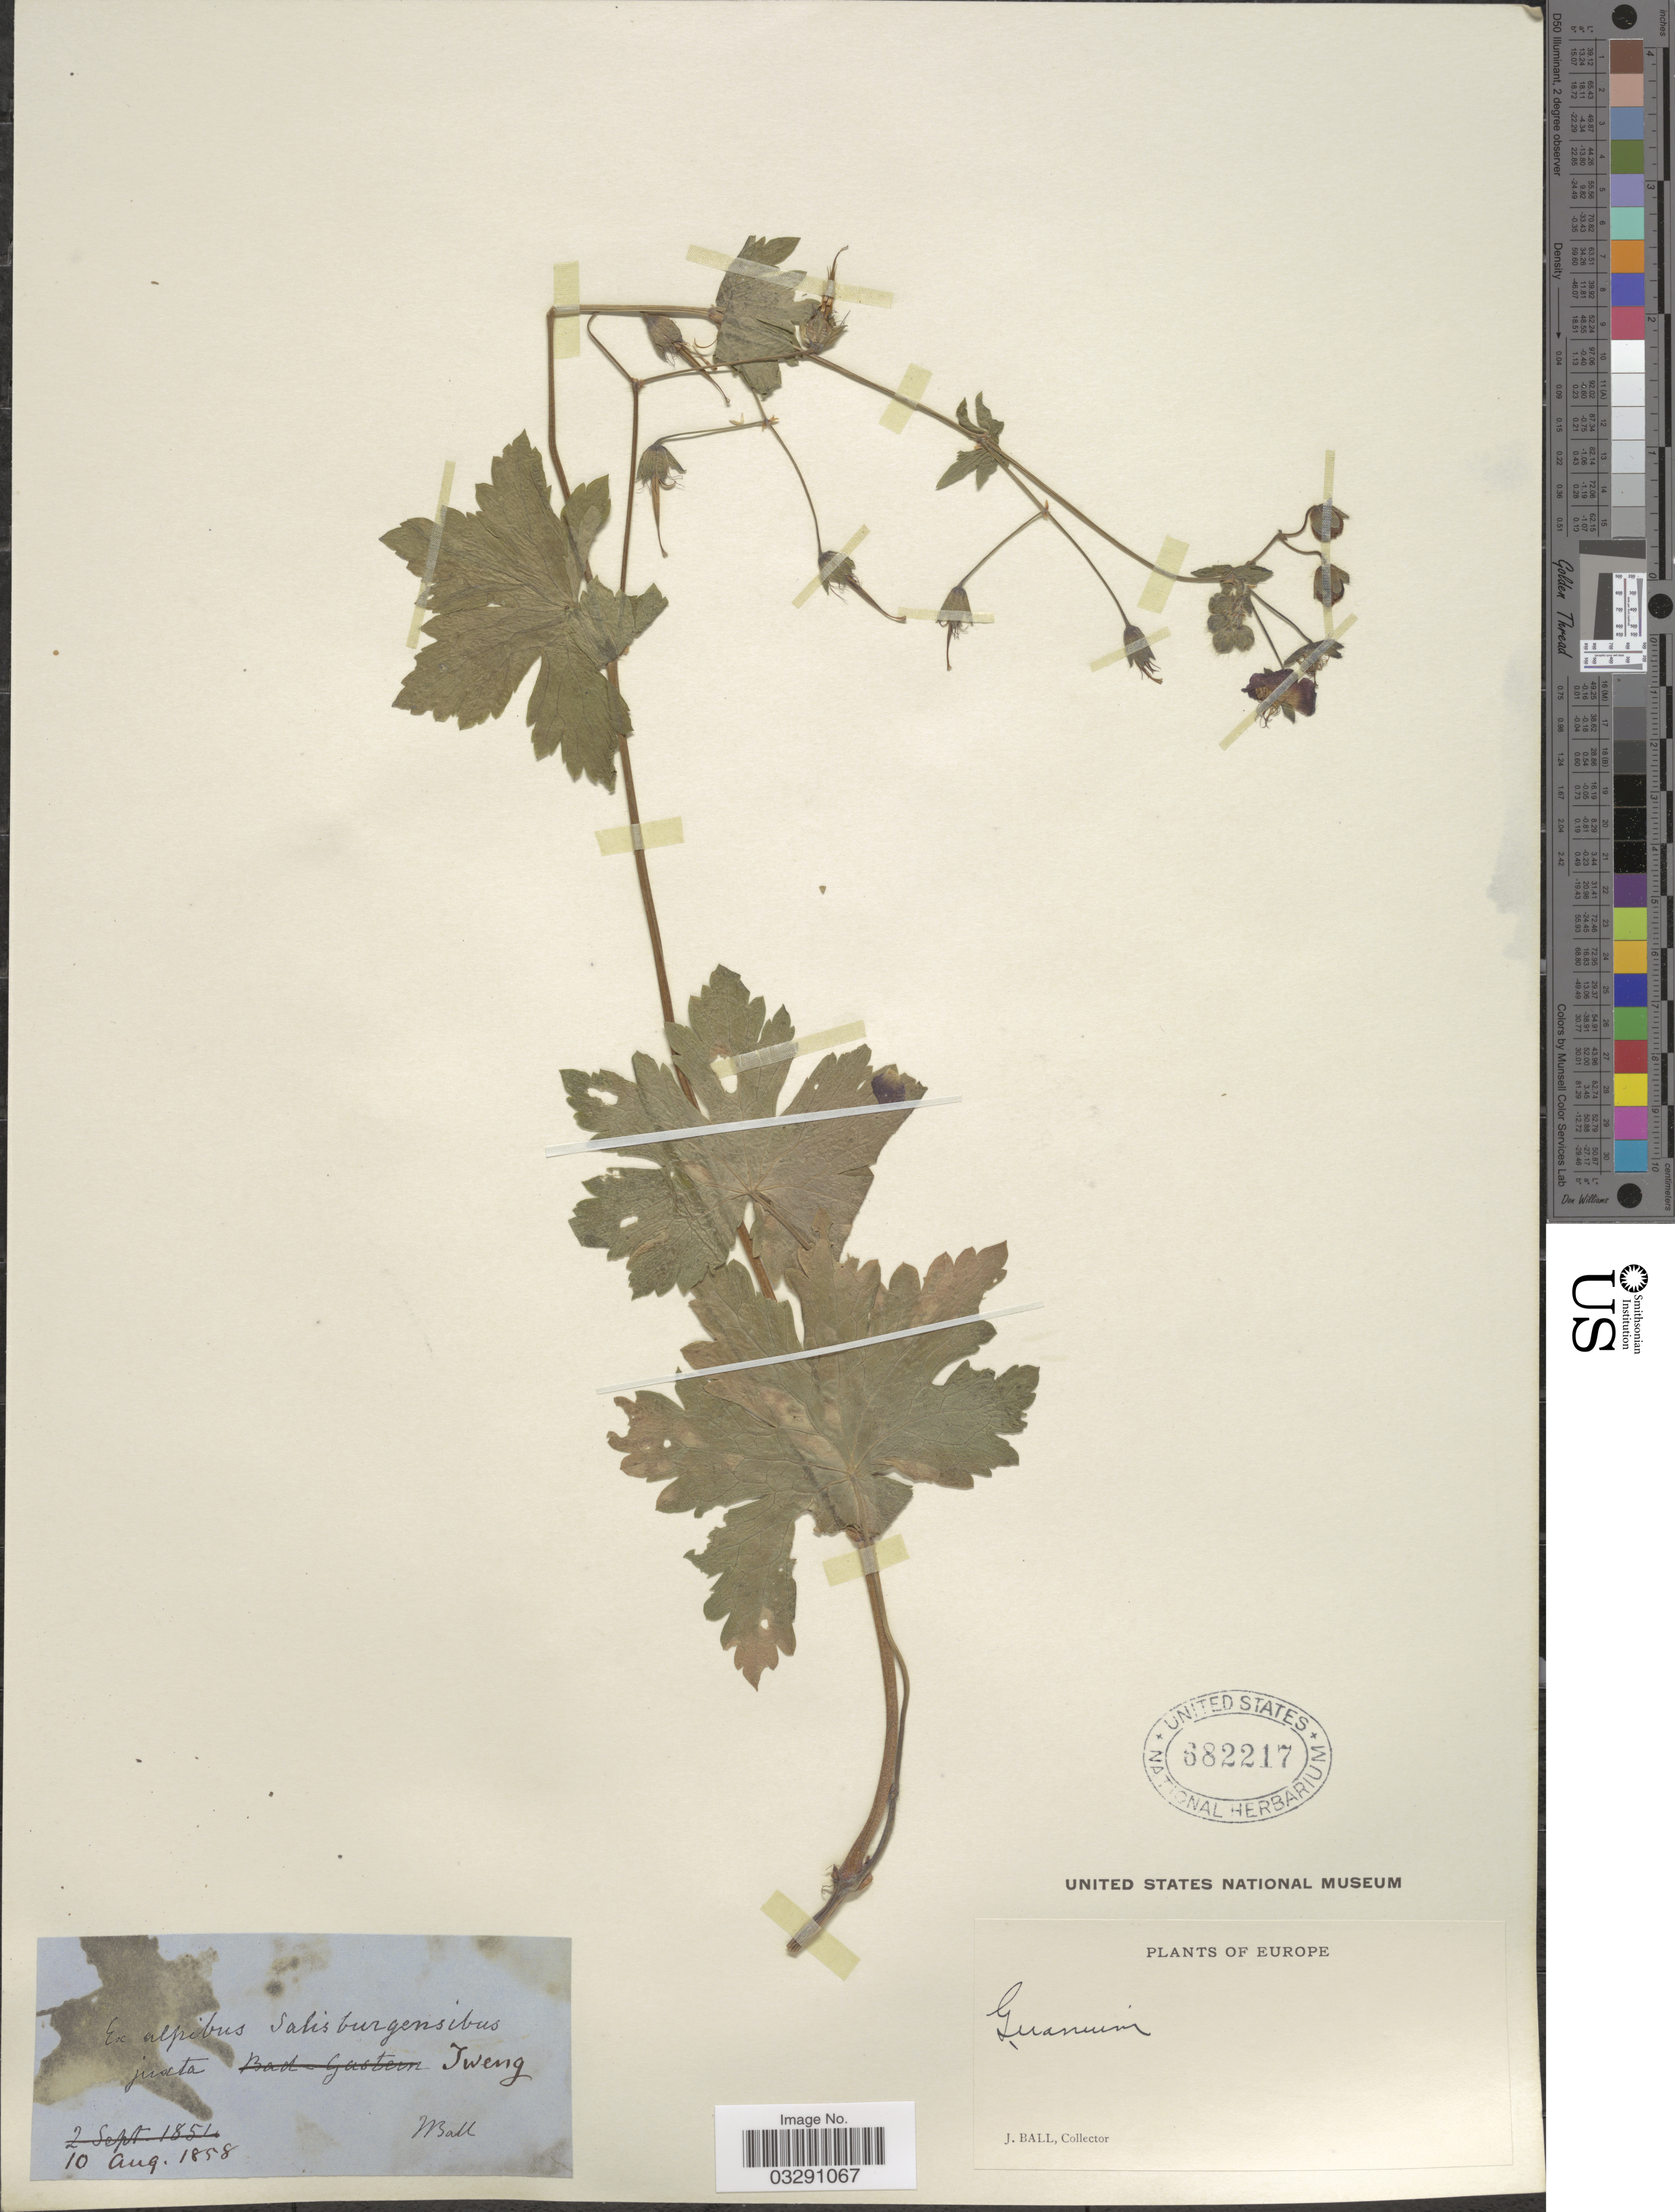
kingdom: Plantae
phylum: Tracheophyta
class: Magnoliopsida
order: Geraniales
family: Geraniaceae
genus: Geranium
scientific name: Geranium sp.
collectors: J. Ball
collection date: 1858-08-10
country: Austria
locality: Ex alpibus salis burgensibus juxta Tweng. Europe.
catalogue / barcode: US 682217